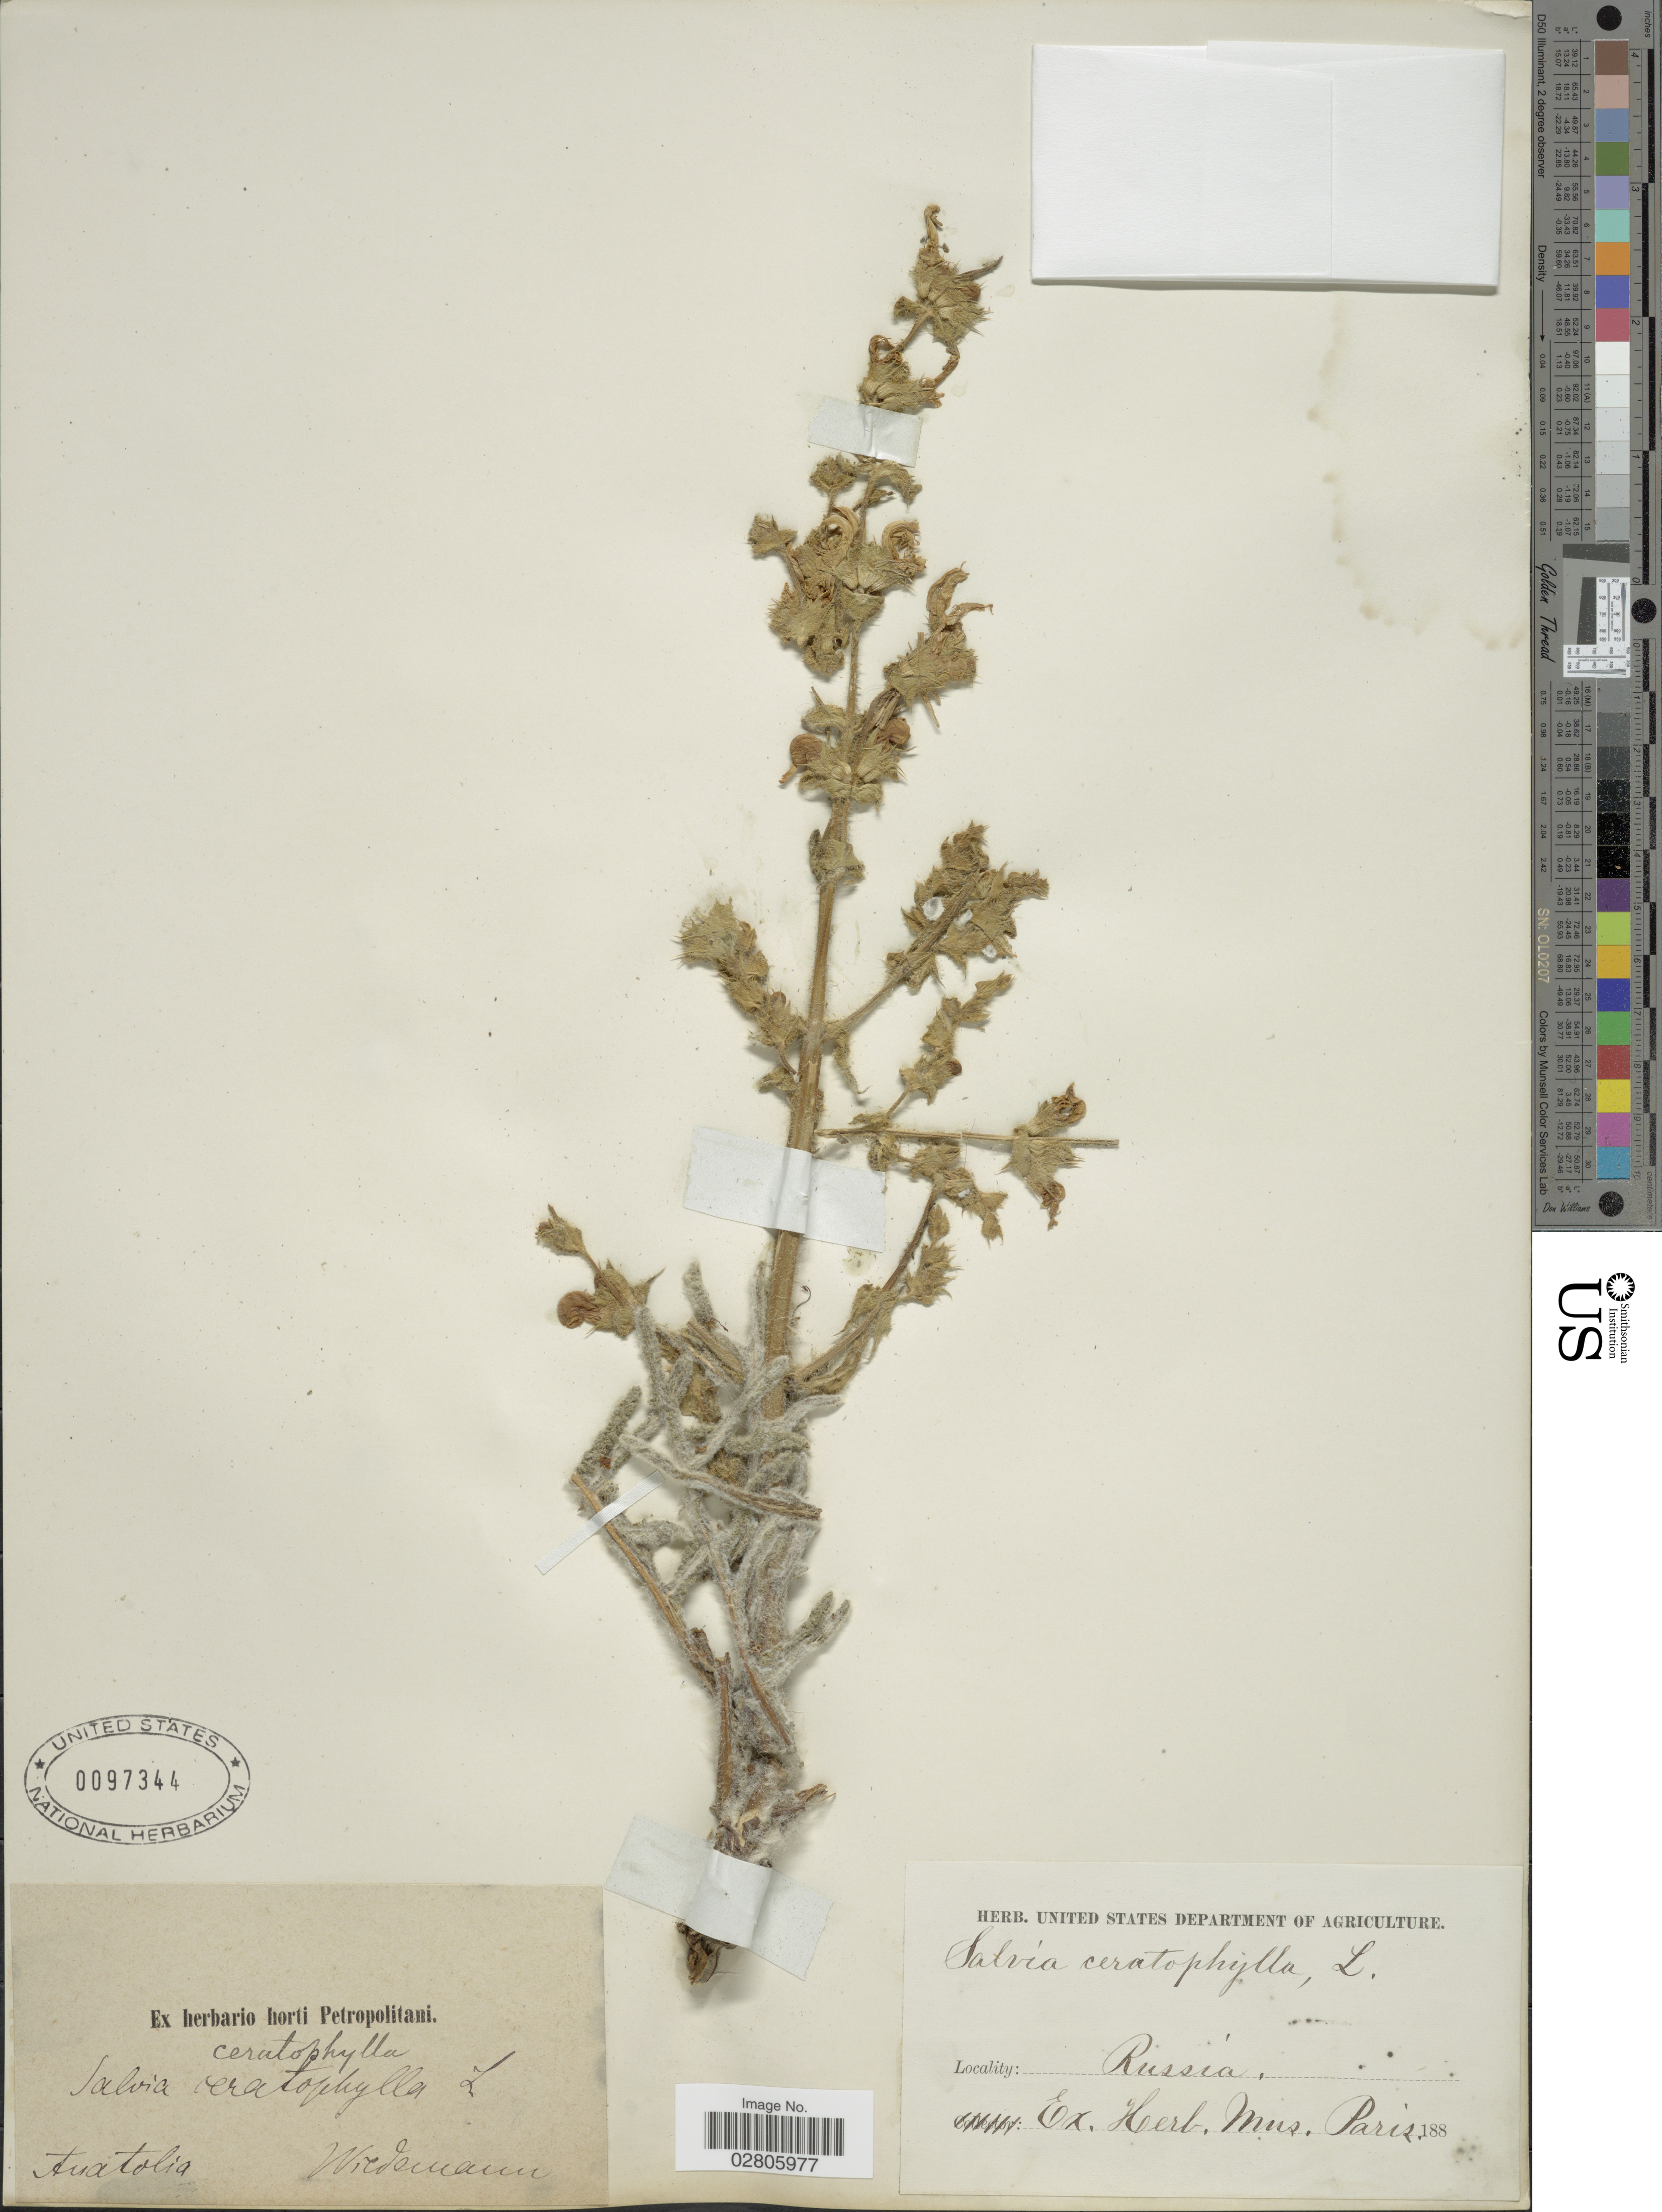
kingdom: Plantae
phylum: Tracheophyta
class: Magnoliopsida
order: Lamiales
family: Lamiaceae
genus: Salvia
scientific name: Salvia ceratophylla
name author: L.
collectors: Wiedemann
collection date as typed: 188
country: Turkey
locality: Anatolia.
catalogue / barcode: US 97344